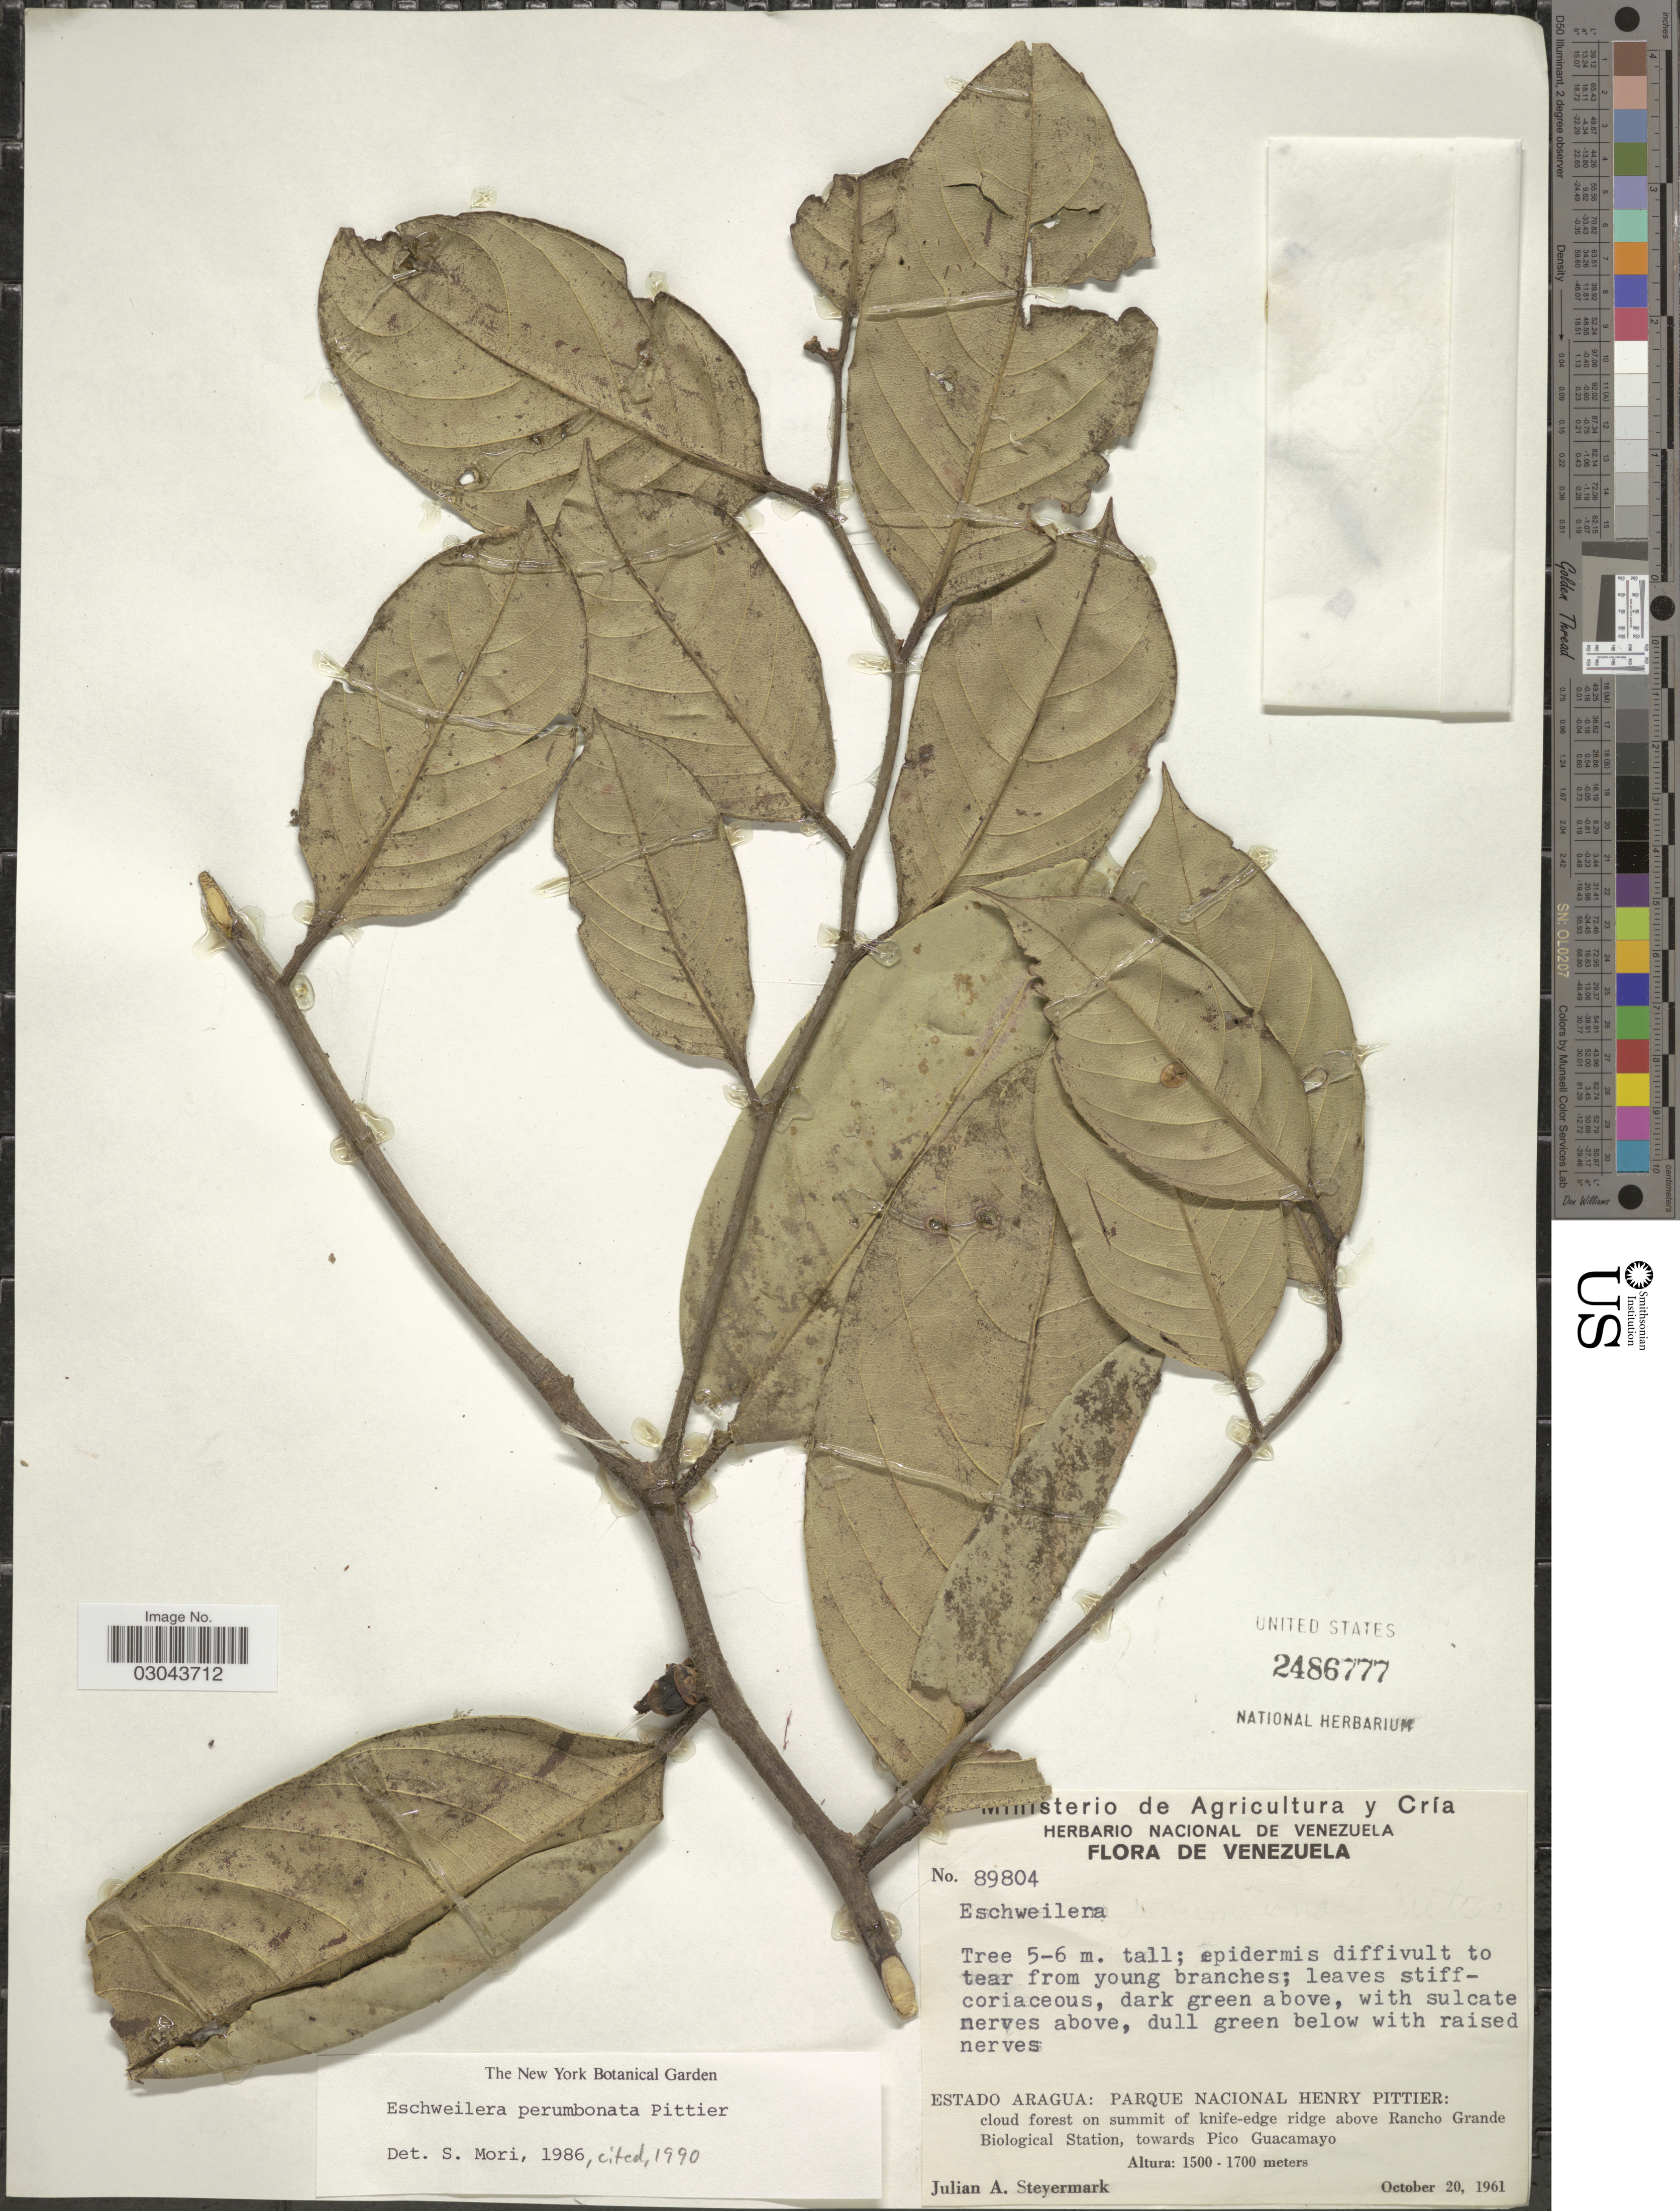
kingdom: Plantae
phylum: Tracheophyta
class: Magnoliopsida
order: Ericales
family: Lecythidaceae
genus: Eschweilera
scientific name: Eschweilera perumbonata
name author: Pittier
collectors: J. Steyermark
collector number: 89804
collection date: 1961-10-20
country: Venezuela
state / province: Aragua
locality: Parque Nacional Henry Pittier: cloud forest on summit of knife-edge ridge above Rancho Grande Biological Station, towards Pico Guacamayo.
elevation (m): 1500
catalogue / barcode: US 2486777